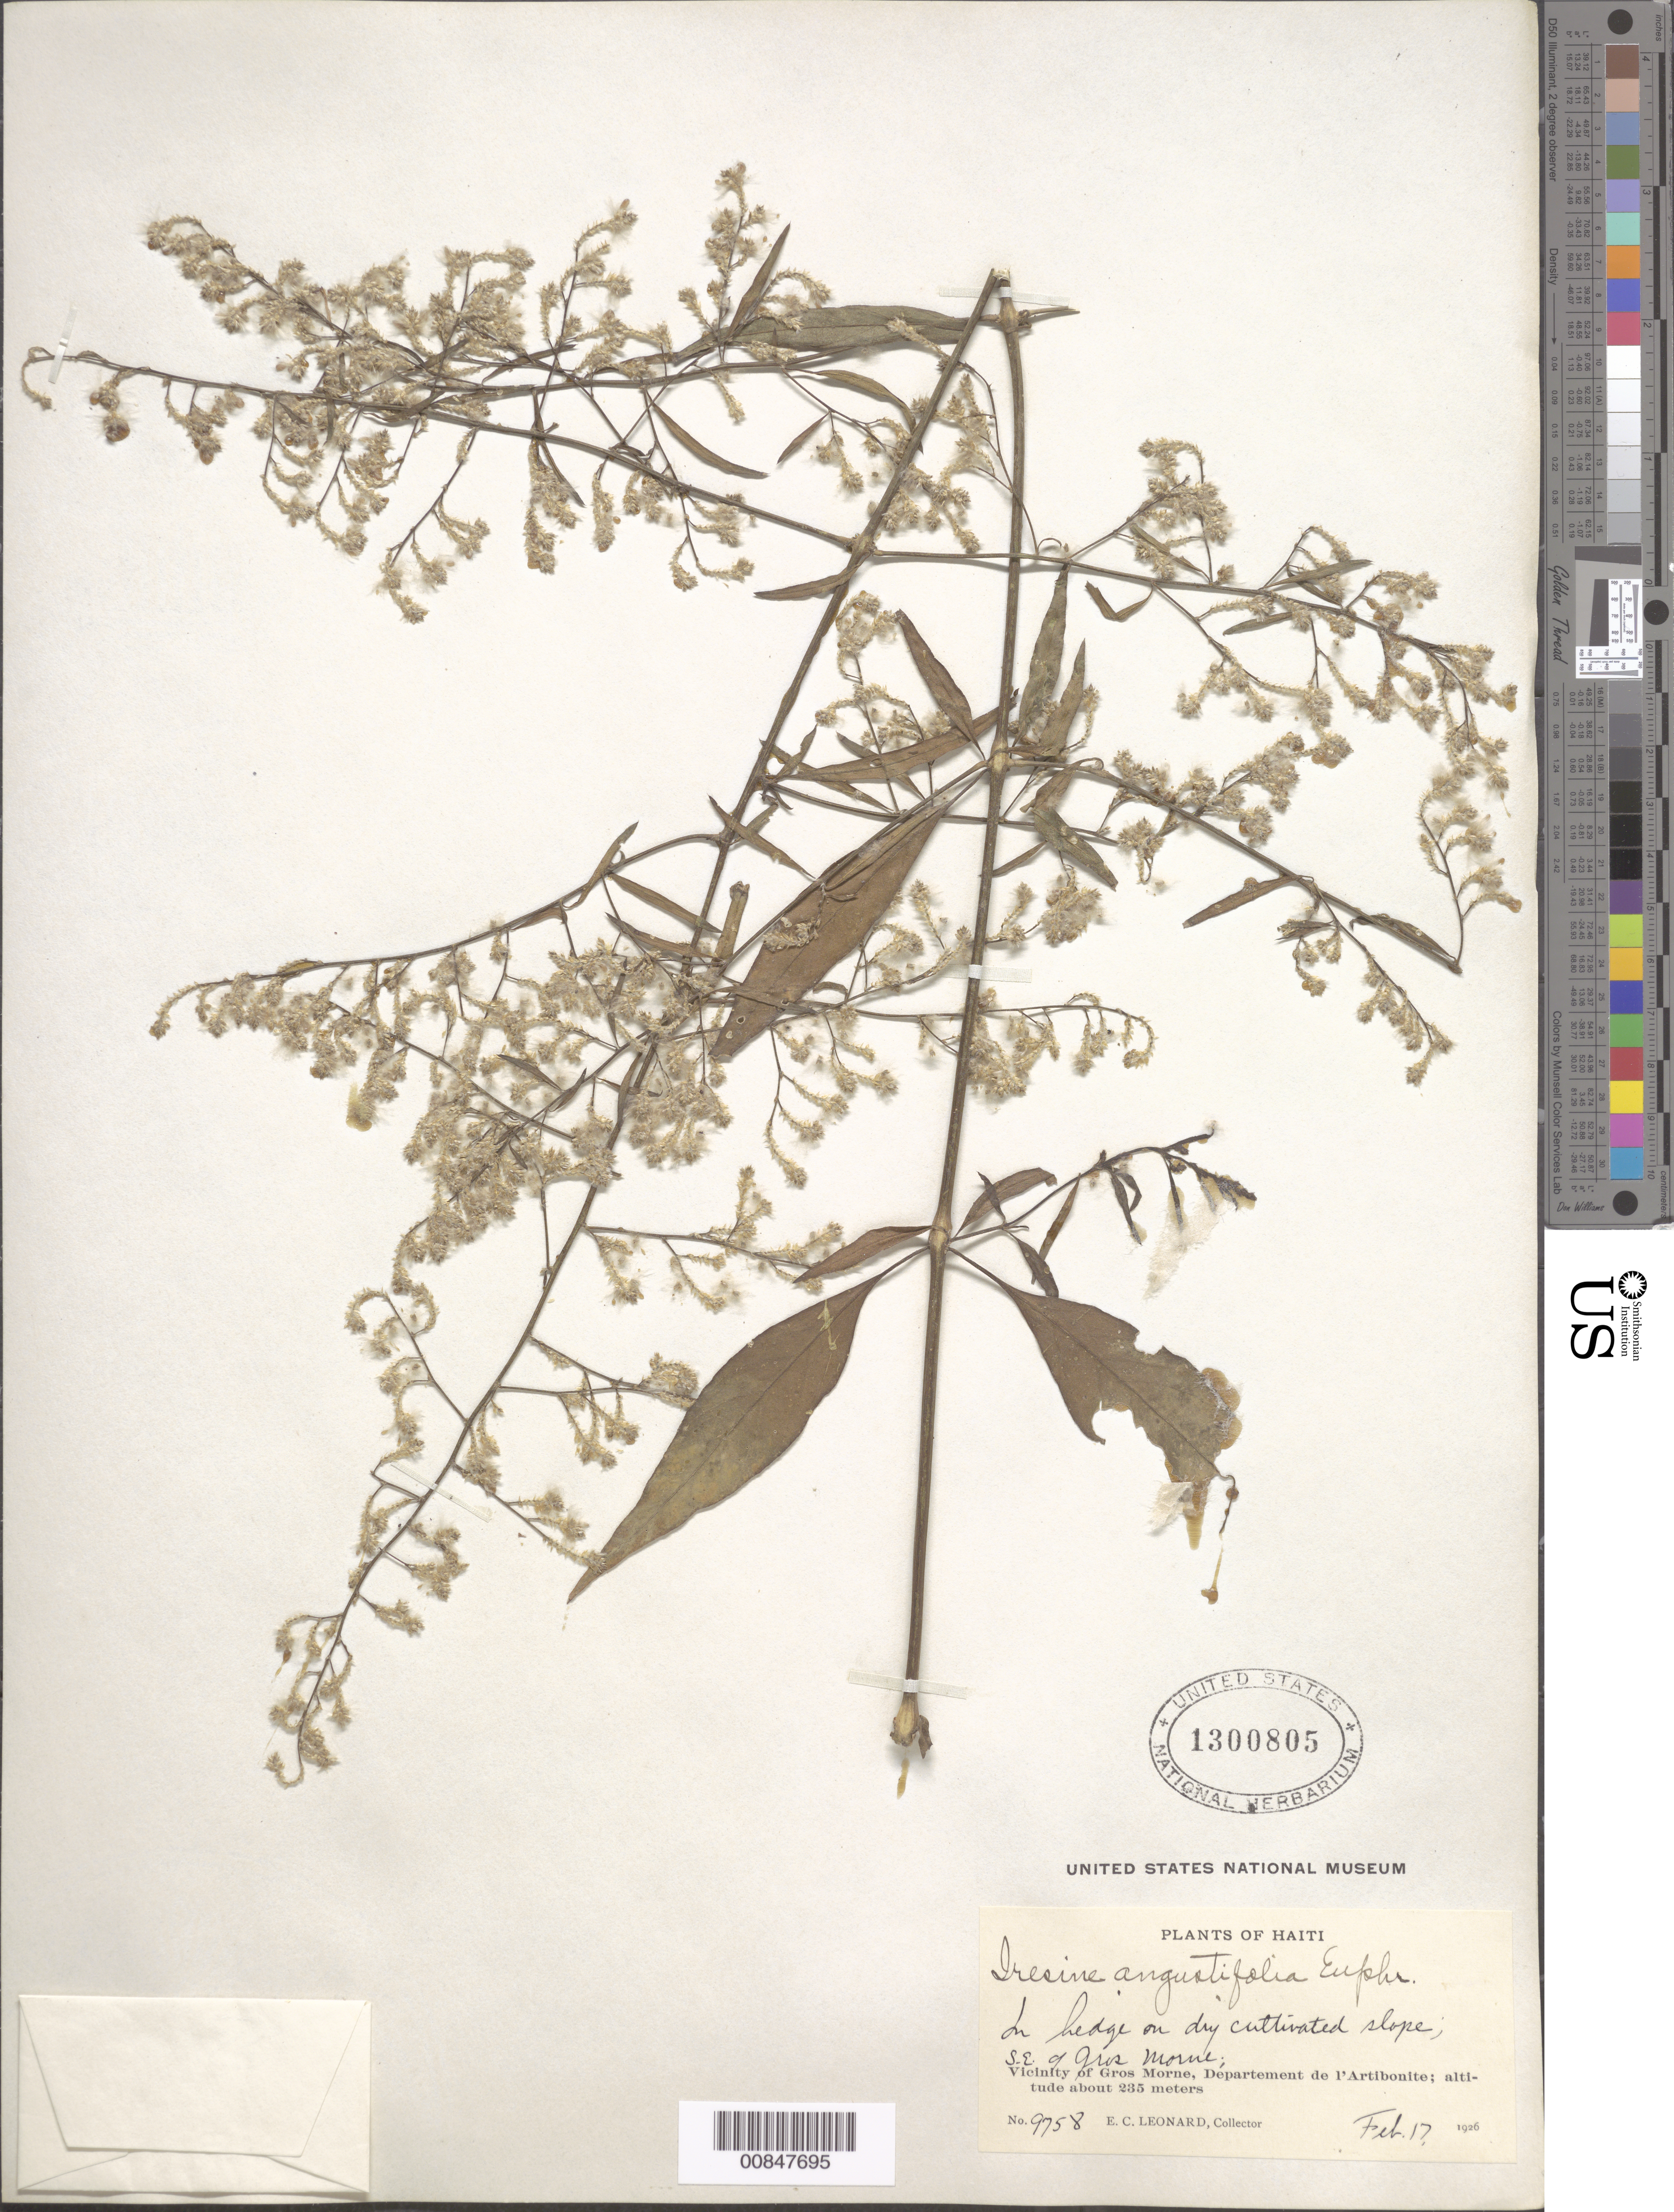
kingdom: Plantae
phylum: Tracheophyta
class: Magnoliopsida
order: Caryophyllales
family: Amaranthaceae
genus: Iresine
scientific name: Iresine angustifolia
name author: Euphrasén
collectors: E. C. Leonard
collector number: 9758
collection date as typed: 17 Feb 1926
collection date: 1926-02-17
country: Haiti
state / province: Artibonite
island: Hispaniola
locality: SE of Gros Morne.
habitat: In hedge on dry cultivated slope.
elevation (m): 235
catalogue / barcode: US 1300805